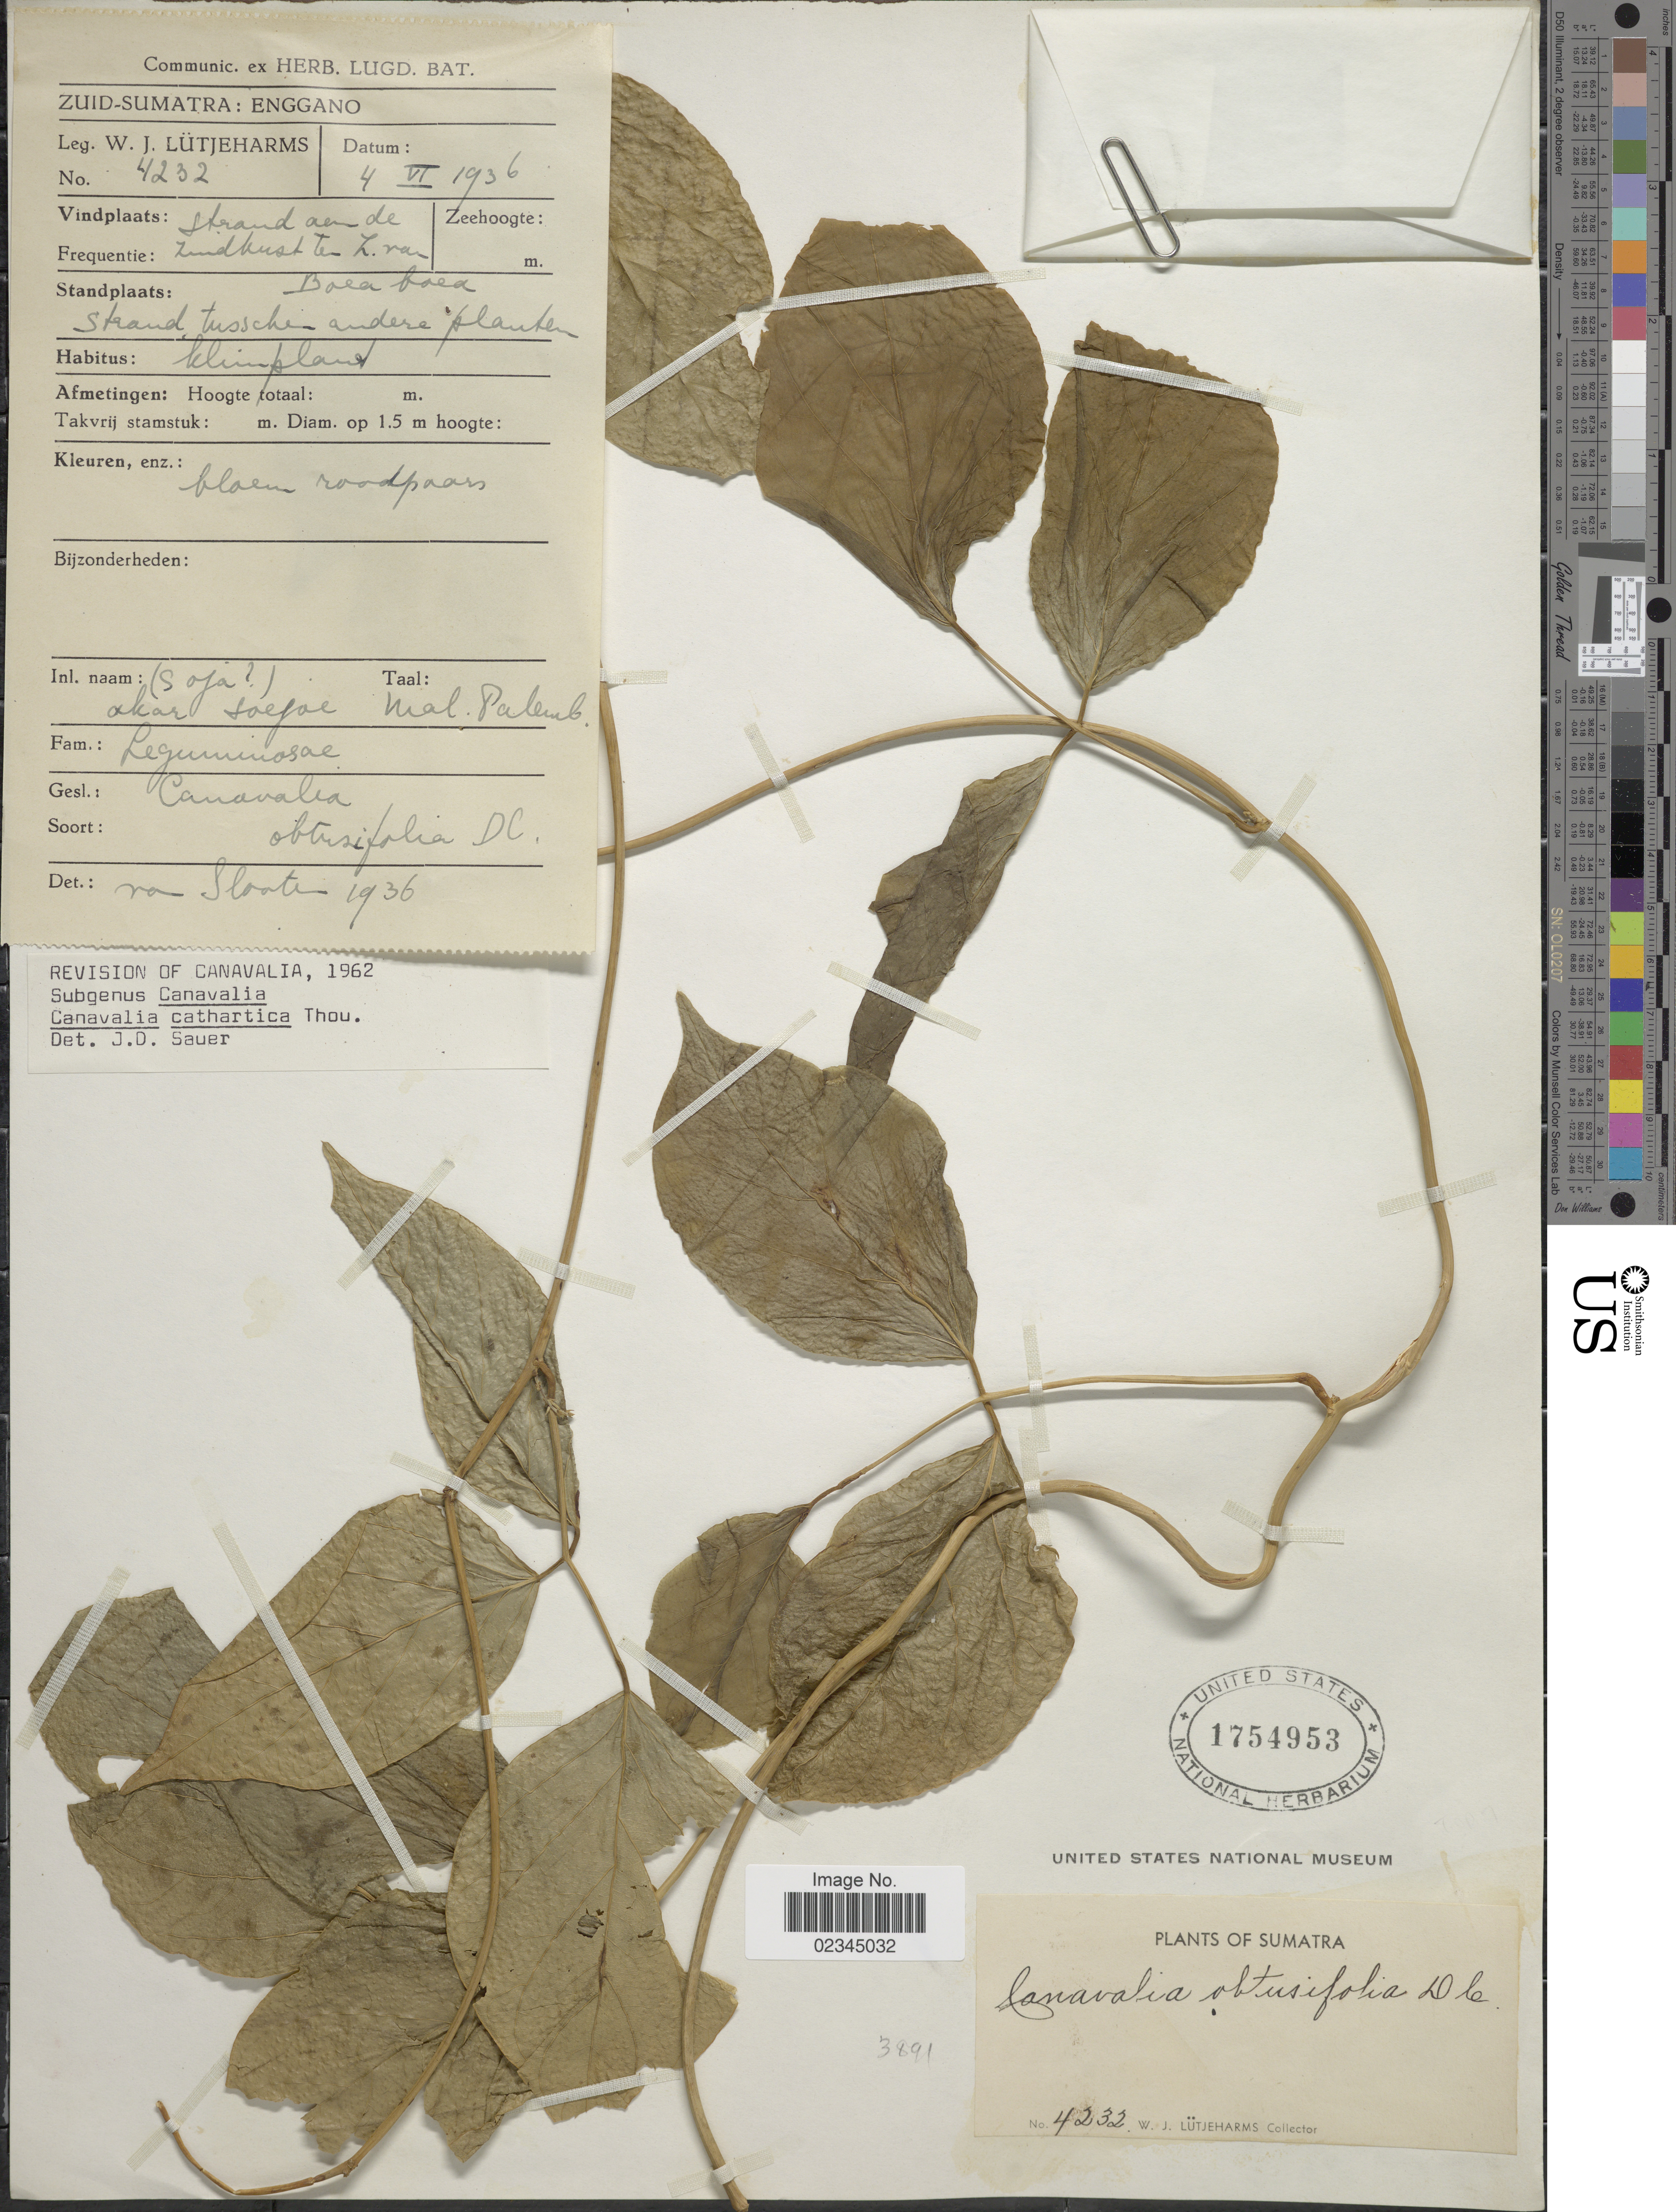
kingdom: Plantae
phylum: Tracheophyta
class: Magnoliopsida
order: Fabales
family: Fabaceae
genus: Canavalia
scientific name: Canavalia cathartica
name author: Thouars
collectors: W. Lütjeharms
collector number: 4232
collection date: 1936-06-04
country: Indonesia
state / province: Sumatra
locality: Zuid-Sumatra, Enggano, strand aan de zuidkust te L. ra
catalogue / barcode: US 1754953